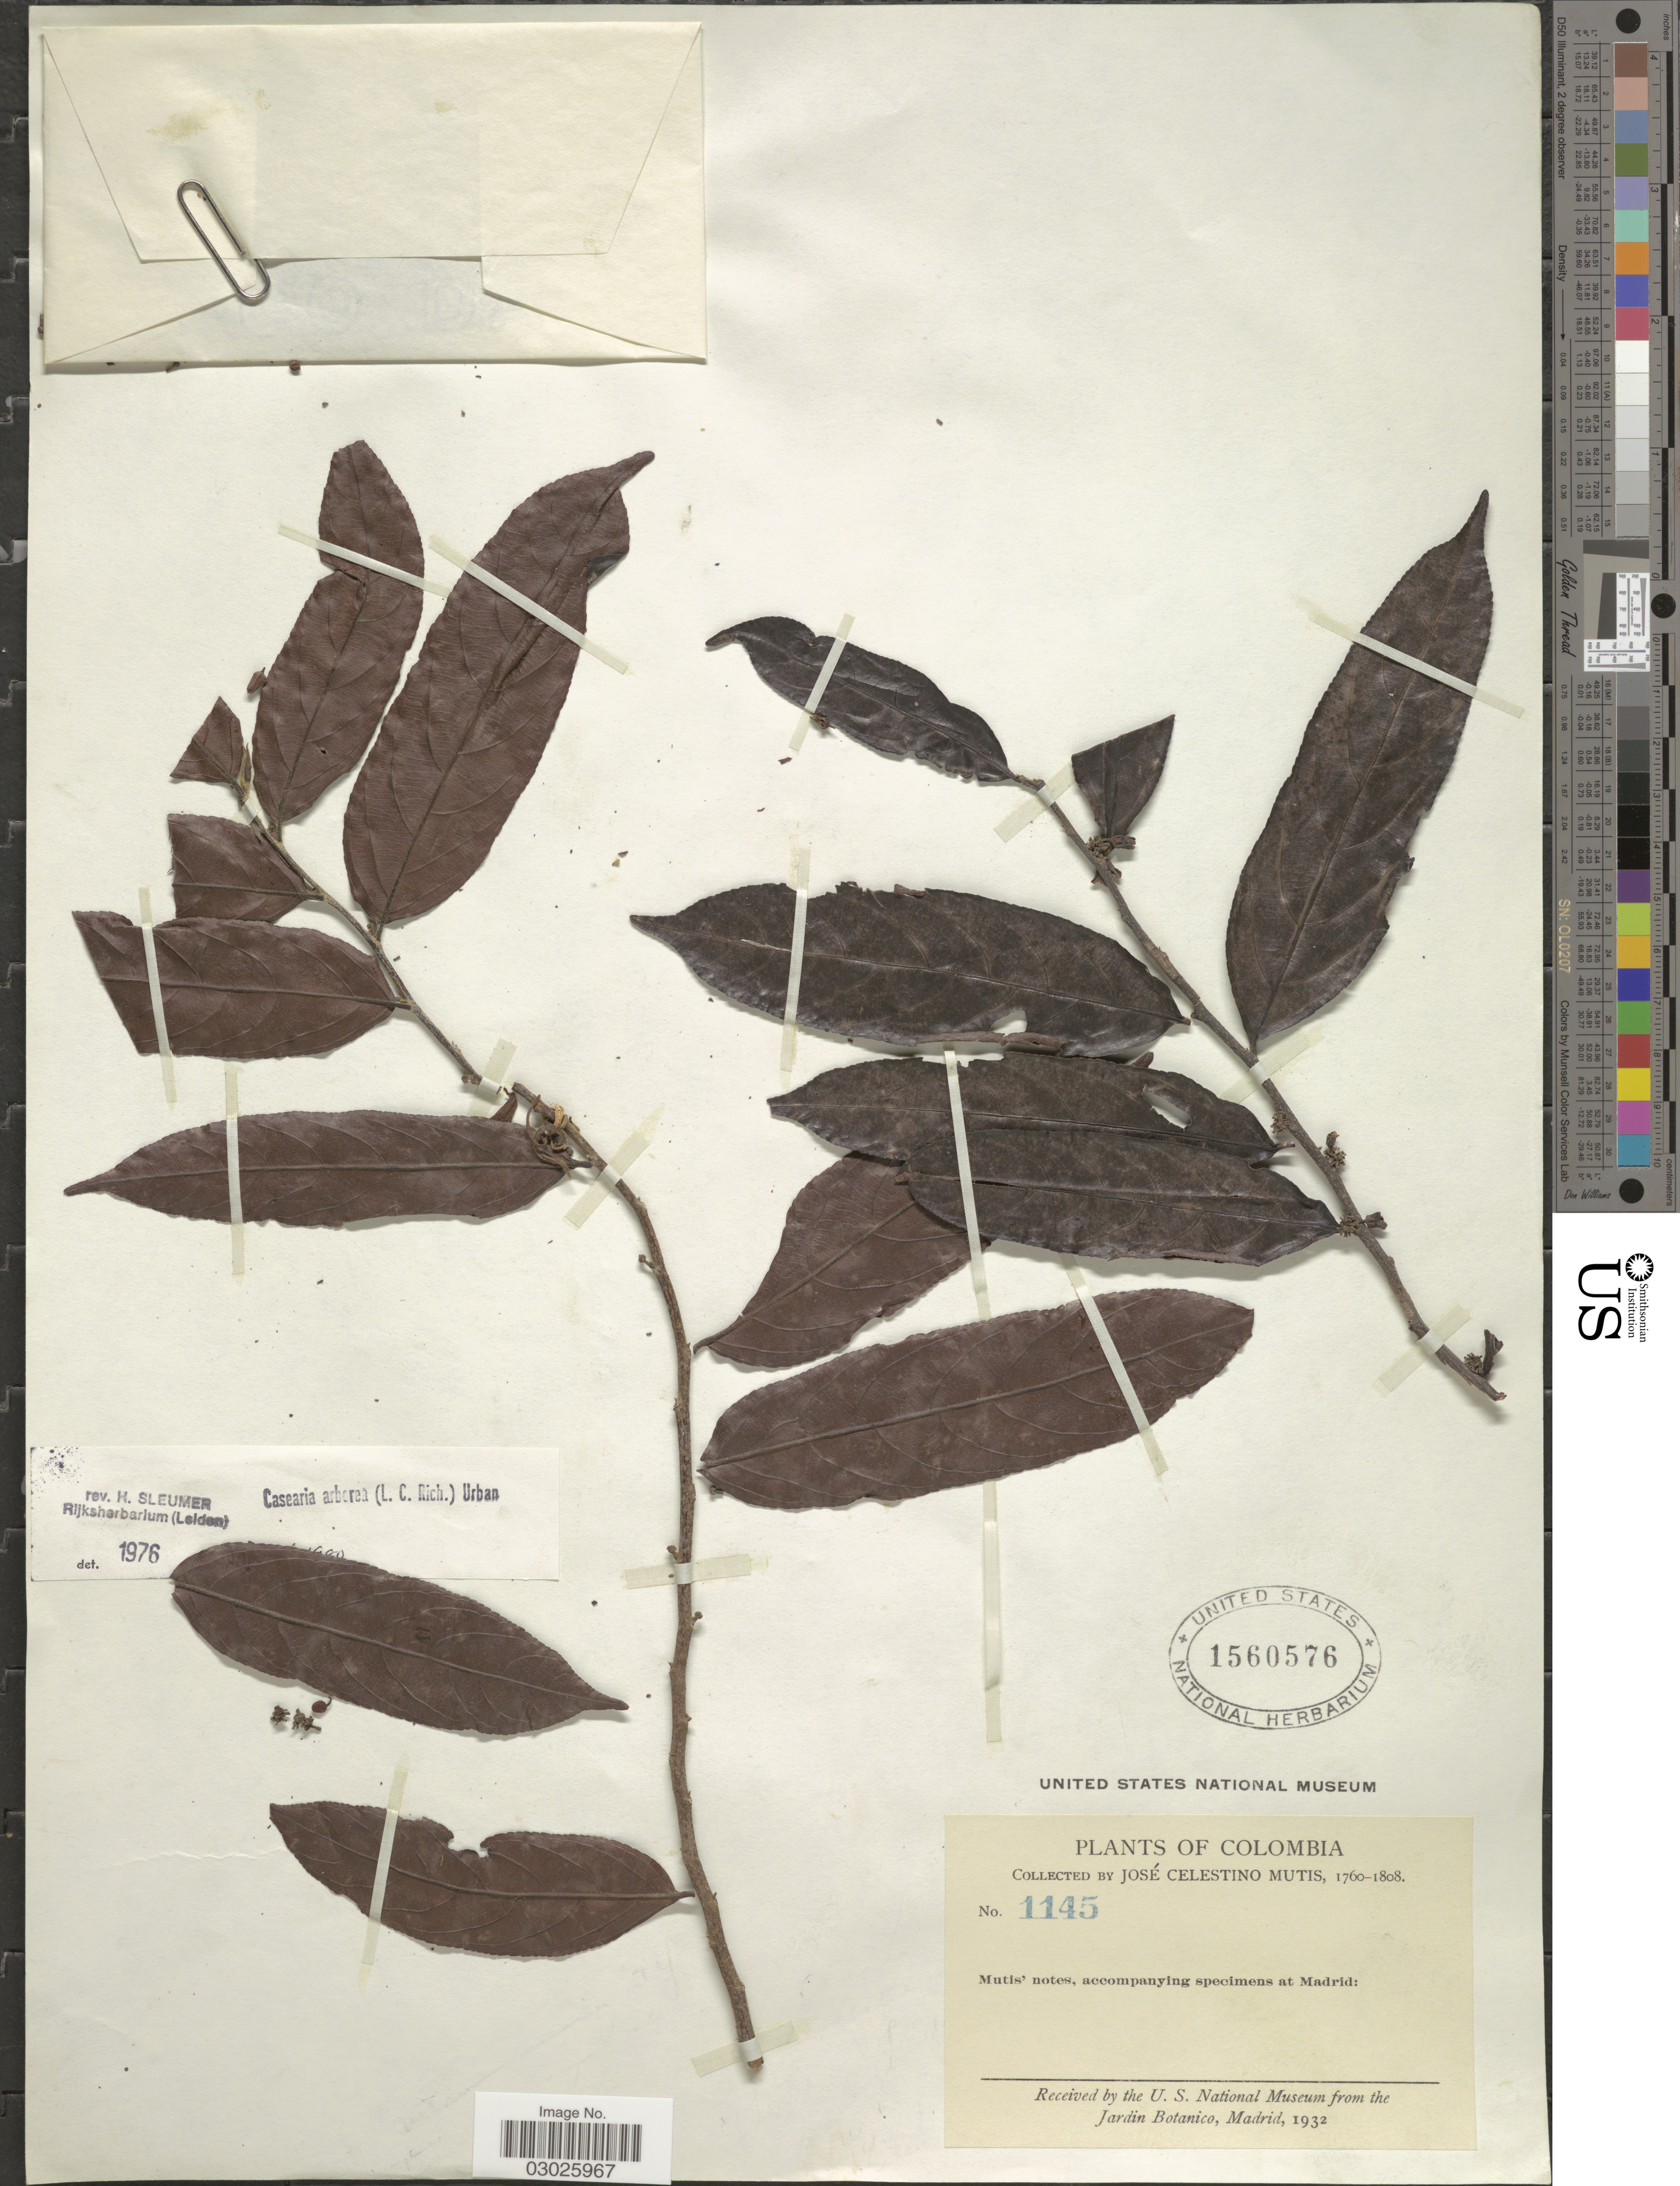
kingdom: Plantae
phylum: Tracheophyta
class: Magnoliopsida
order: Malpighiales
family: Salicaceae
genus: Casearia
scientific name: Casearia arborea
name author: (Rich.) Urb.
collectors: J. C. B. Mutis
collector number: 1145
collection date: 1760/1808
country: Colombia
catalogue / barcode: US 1560576